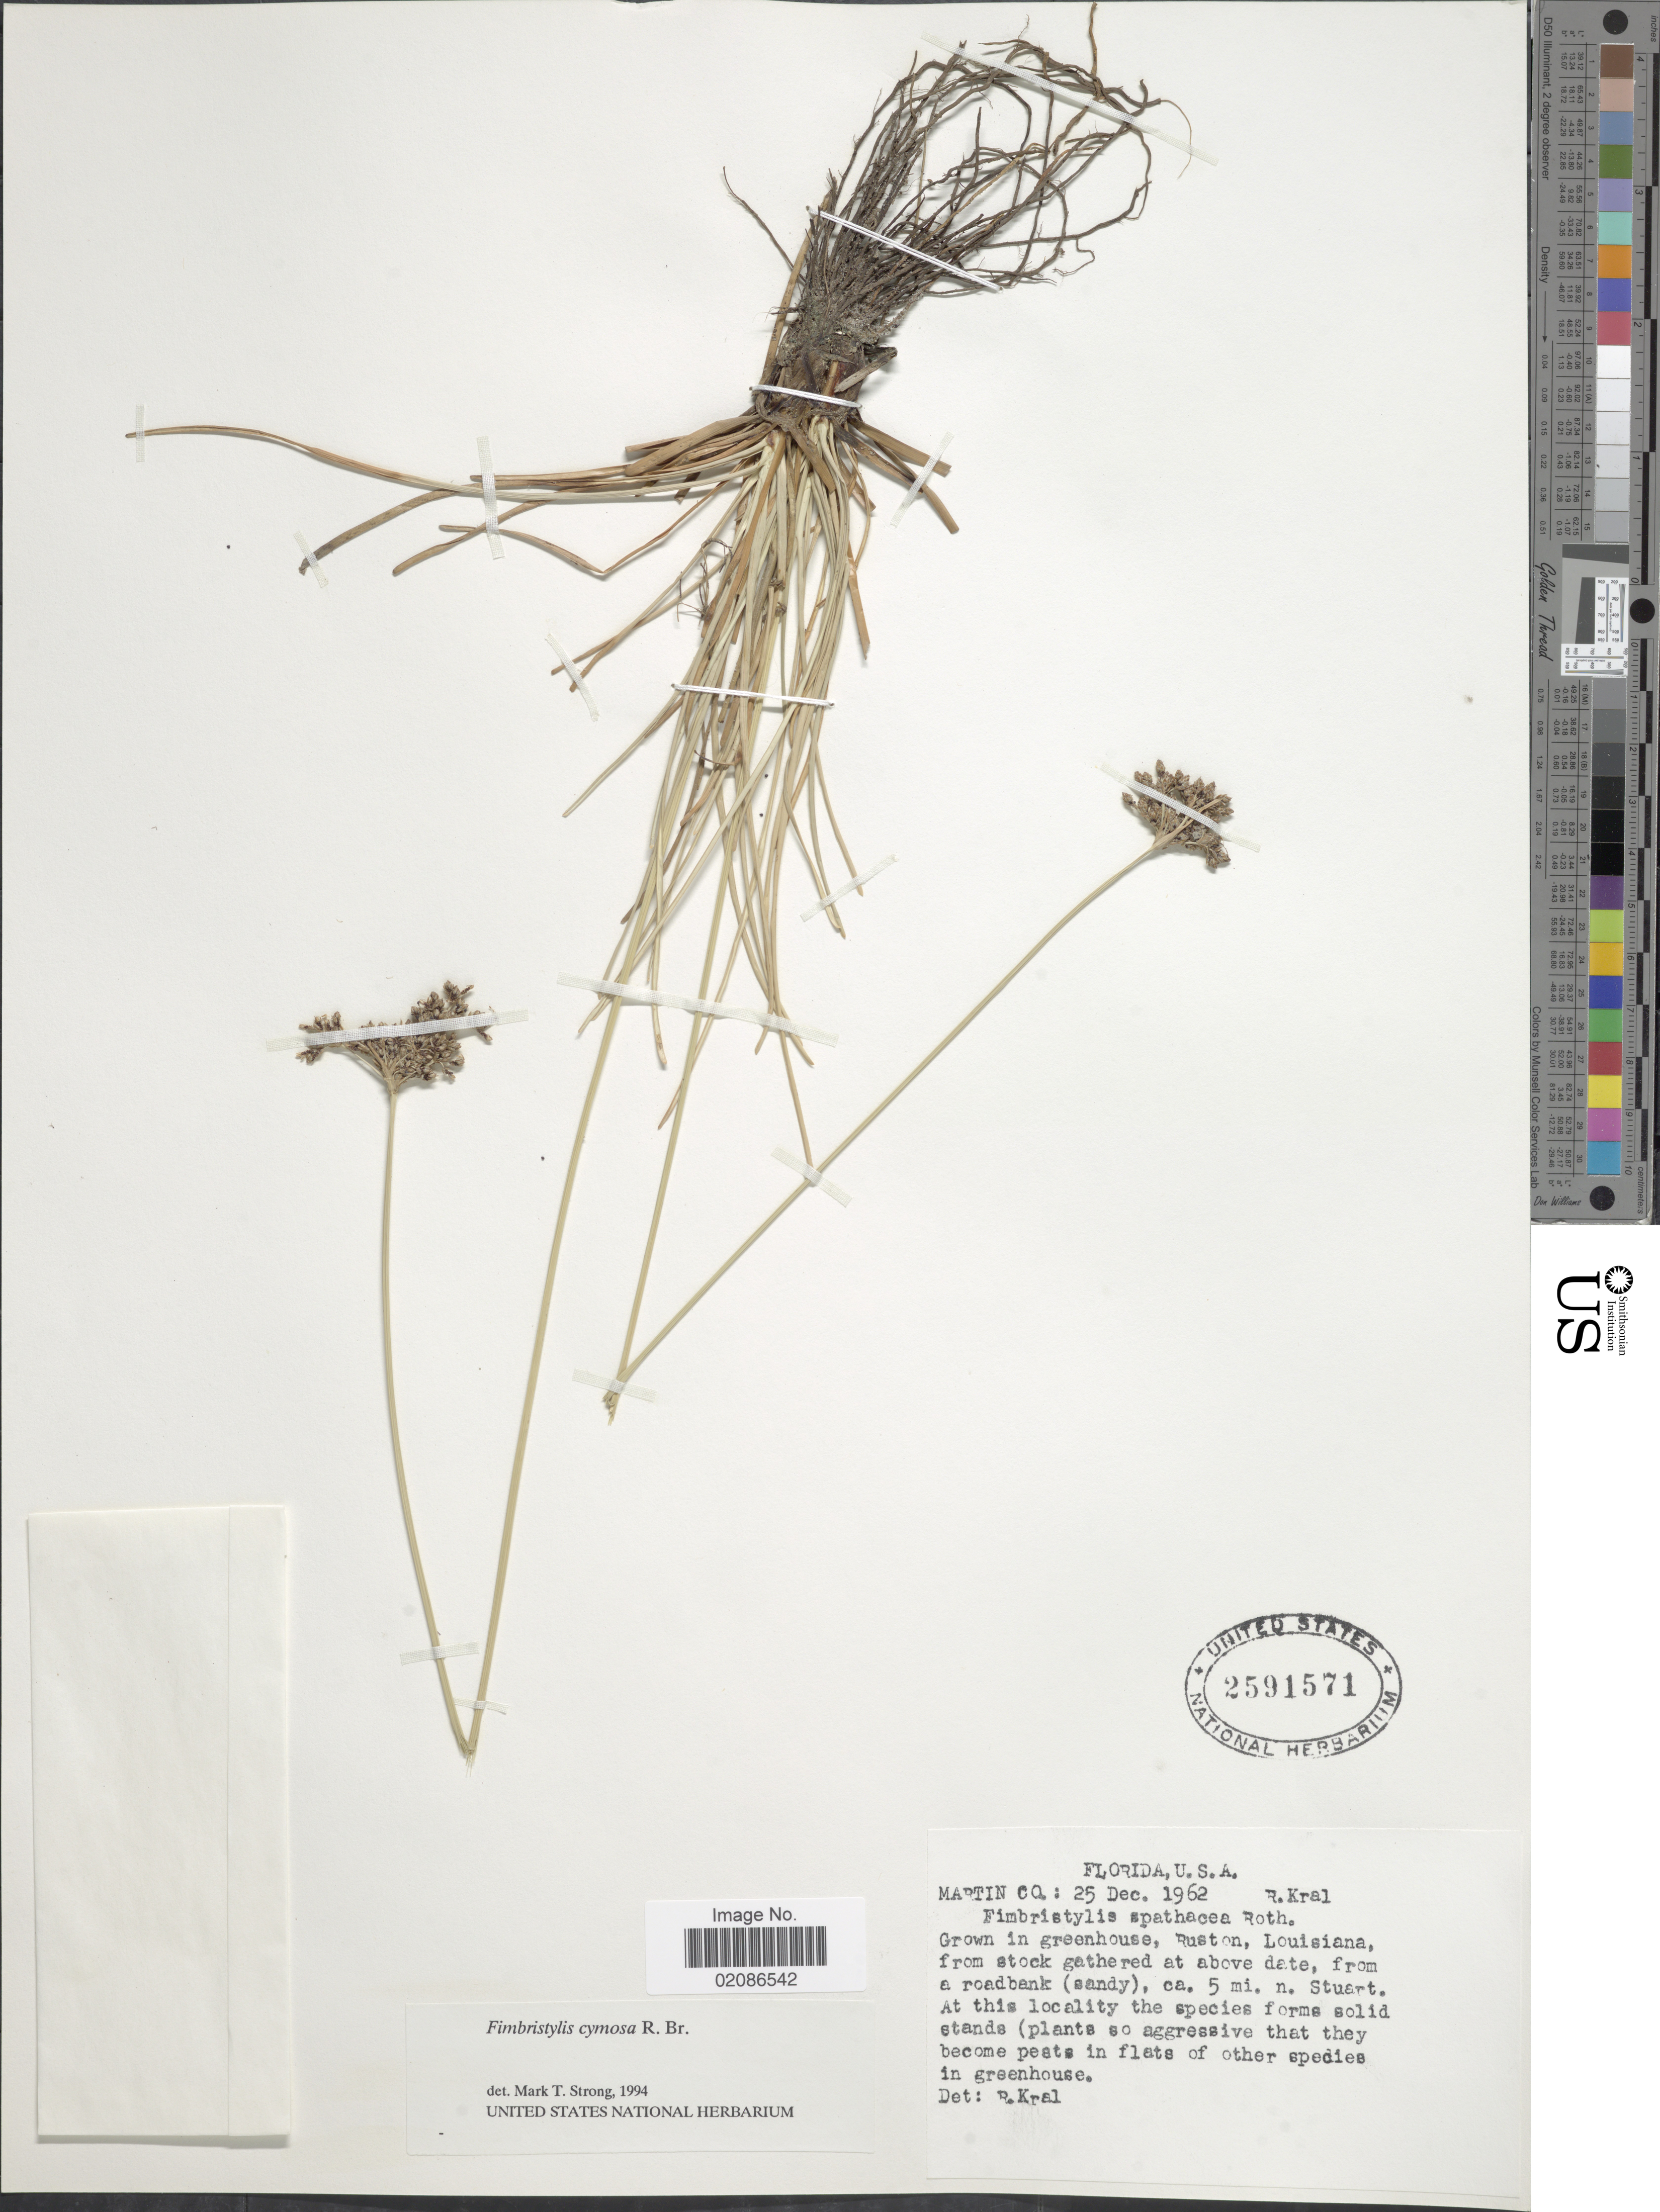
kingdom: Plantae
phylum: Tracheophyta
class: Liliopsida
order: Poales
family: Cyperaceae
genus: Fimbristylis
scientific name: Fimbristylis cymosa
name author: R. Br.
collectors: R. Kral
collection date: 1962-12-25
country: United States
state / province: Florida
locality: Martin Co, Grown in greenhouse, Ruston, Louisiana, from stock gathered at above date, from a roadbank (sandy), ca 5 mi n. Stuart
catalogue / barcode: US 2591571